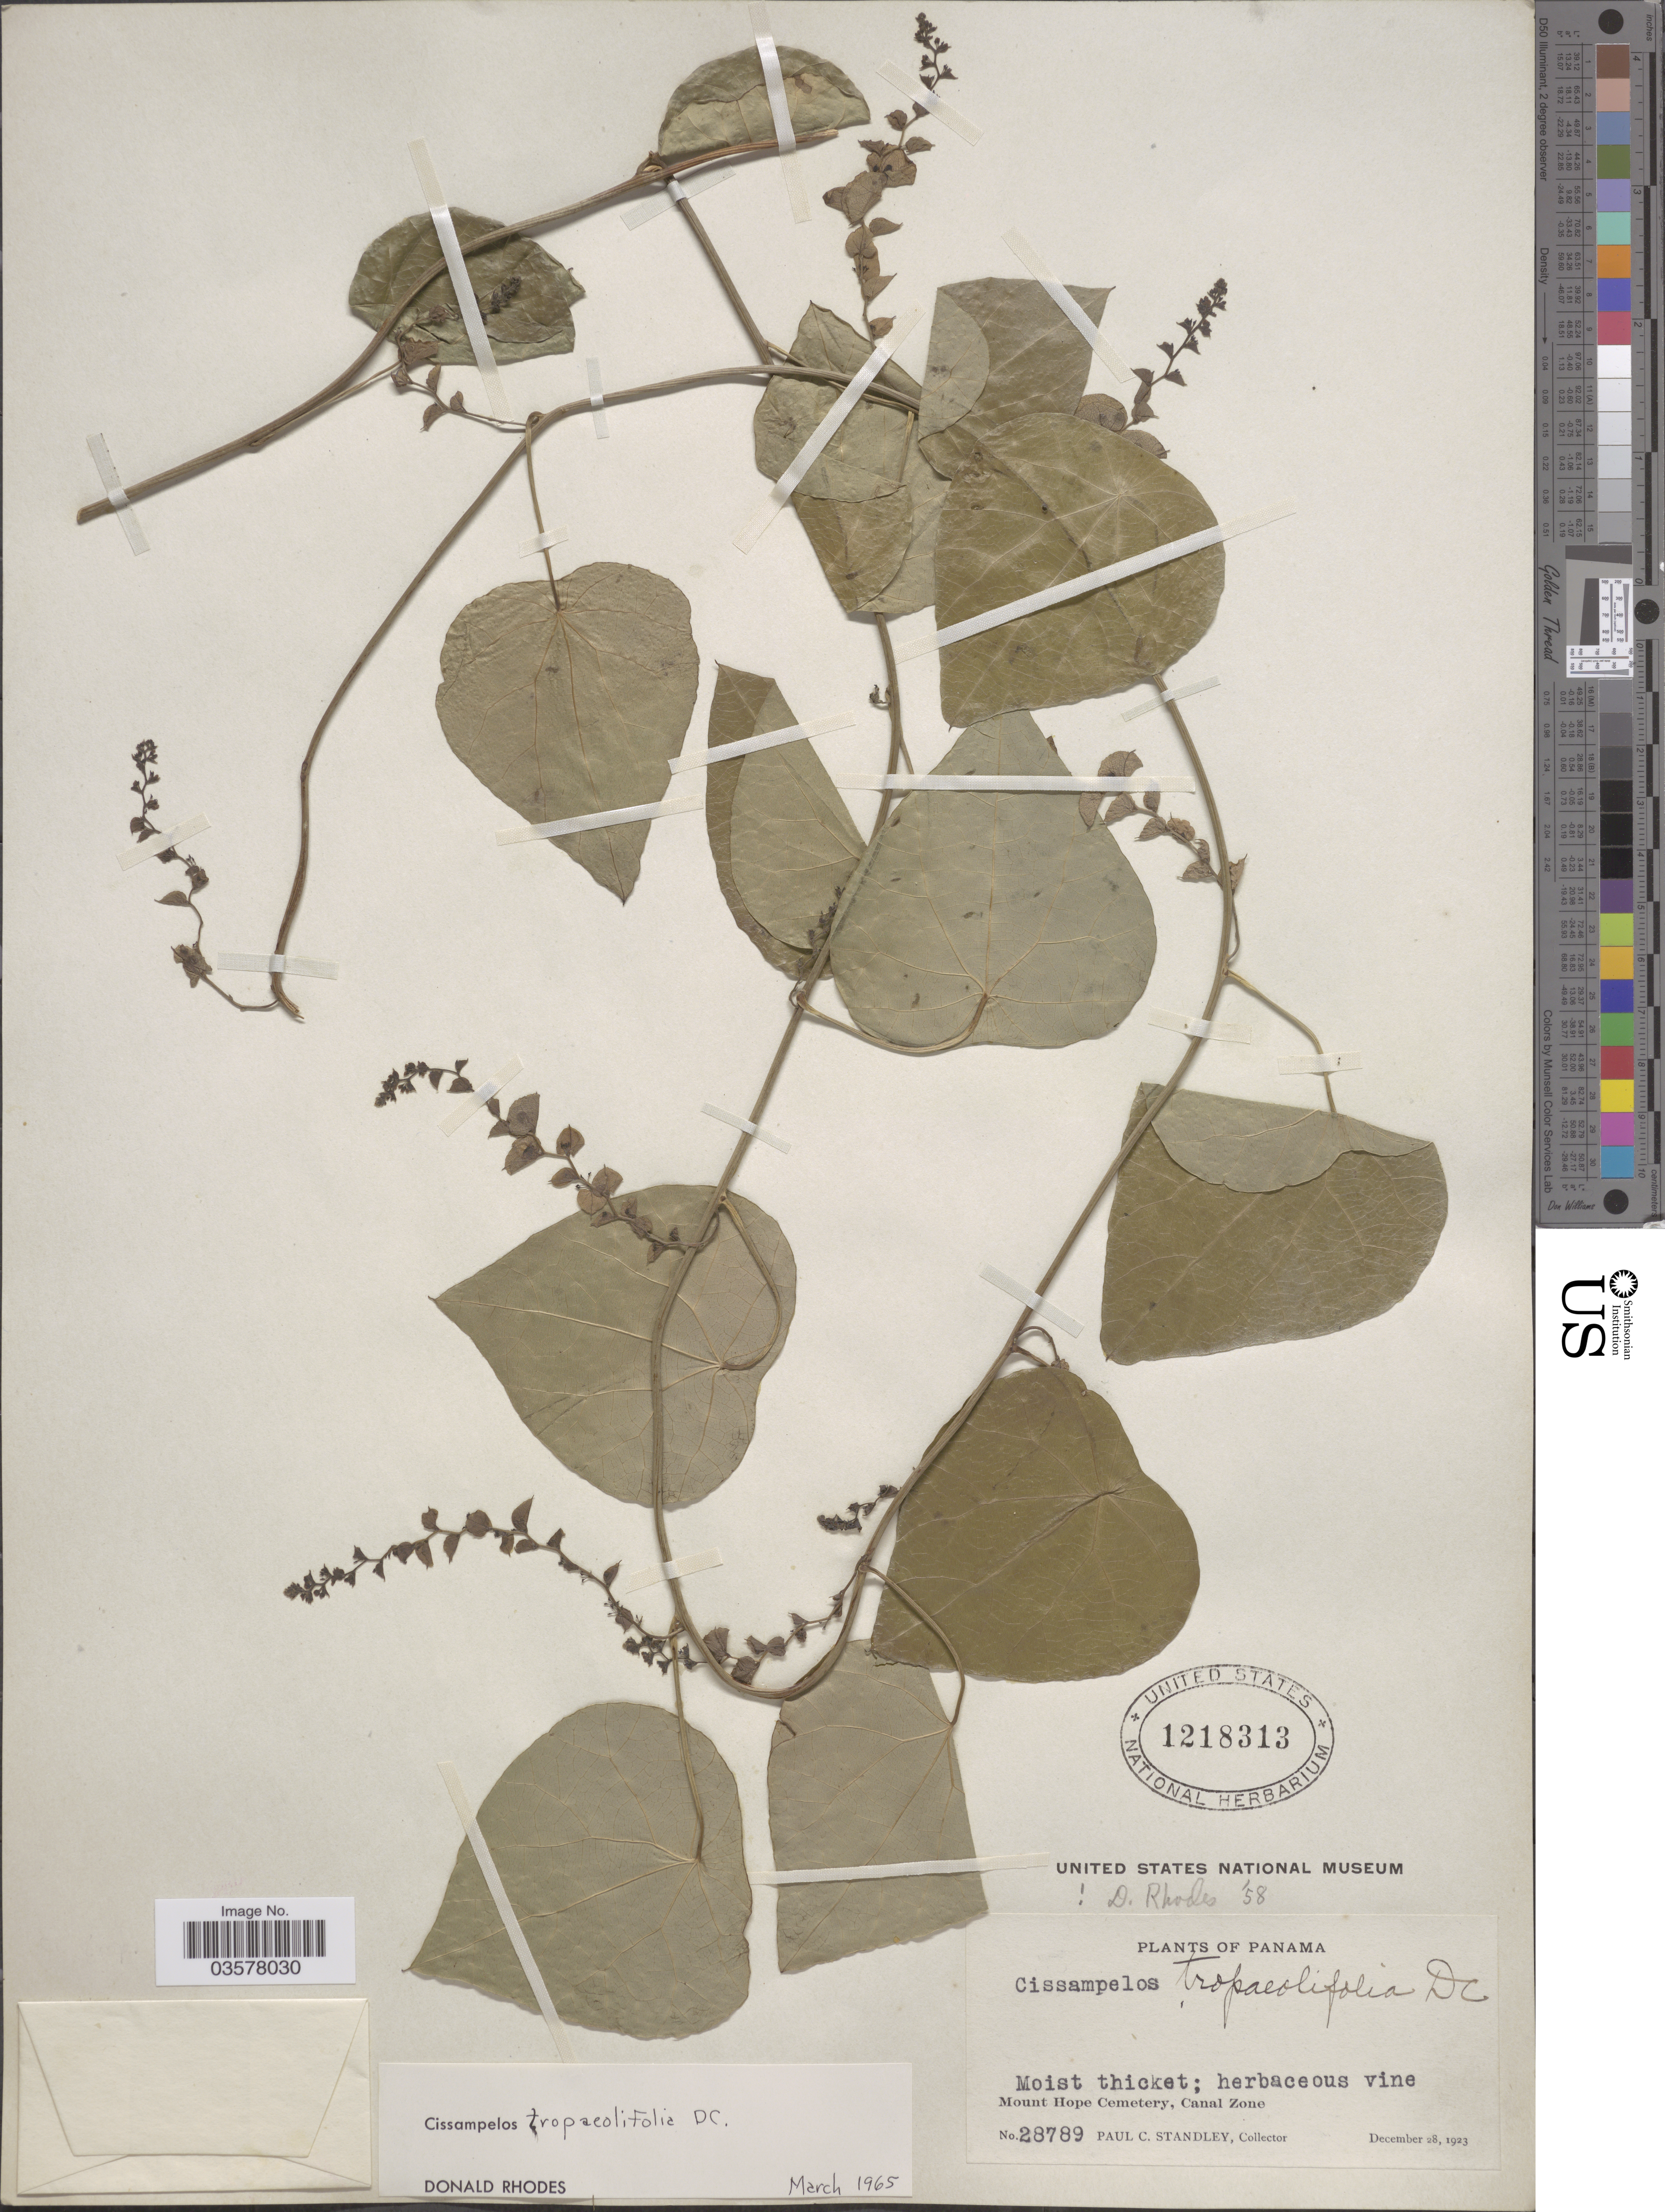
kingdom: Plantae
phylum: Tracheophyta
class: Magnoliopsida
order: Ranunculales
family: Menispermaceae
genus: Cissampelos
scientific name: Cissampelos tropaeolifolia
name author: DC.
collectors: P. C. Standley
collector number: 28789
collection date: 1923-12-28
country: Panama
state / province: Colón / Panamá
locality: Mount Hope Cemetery, Canal Zone.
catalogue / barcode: US 1218313